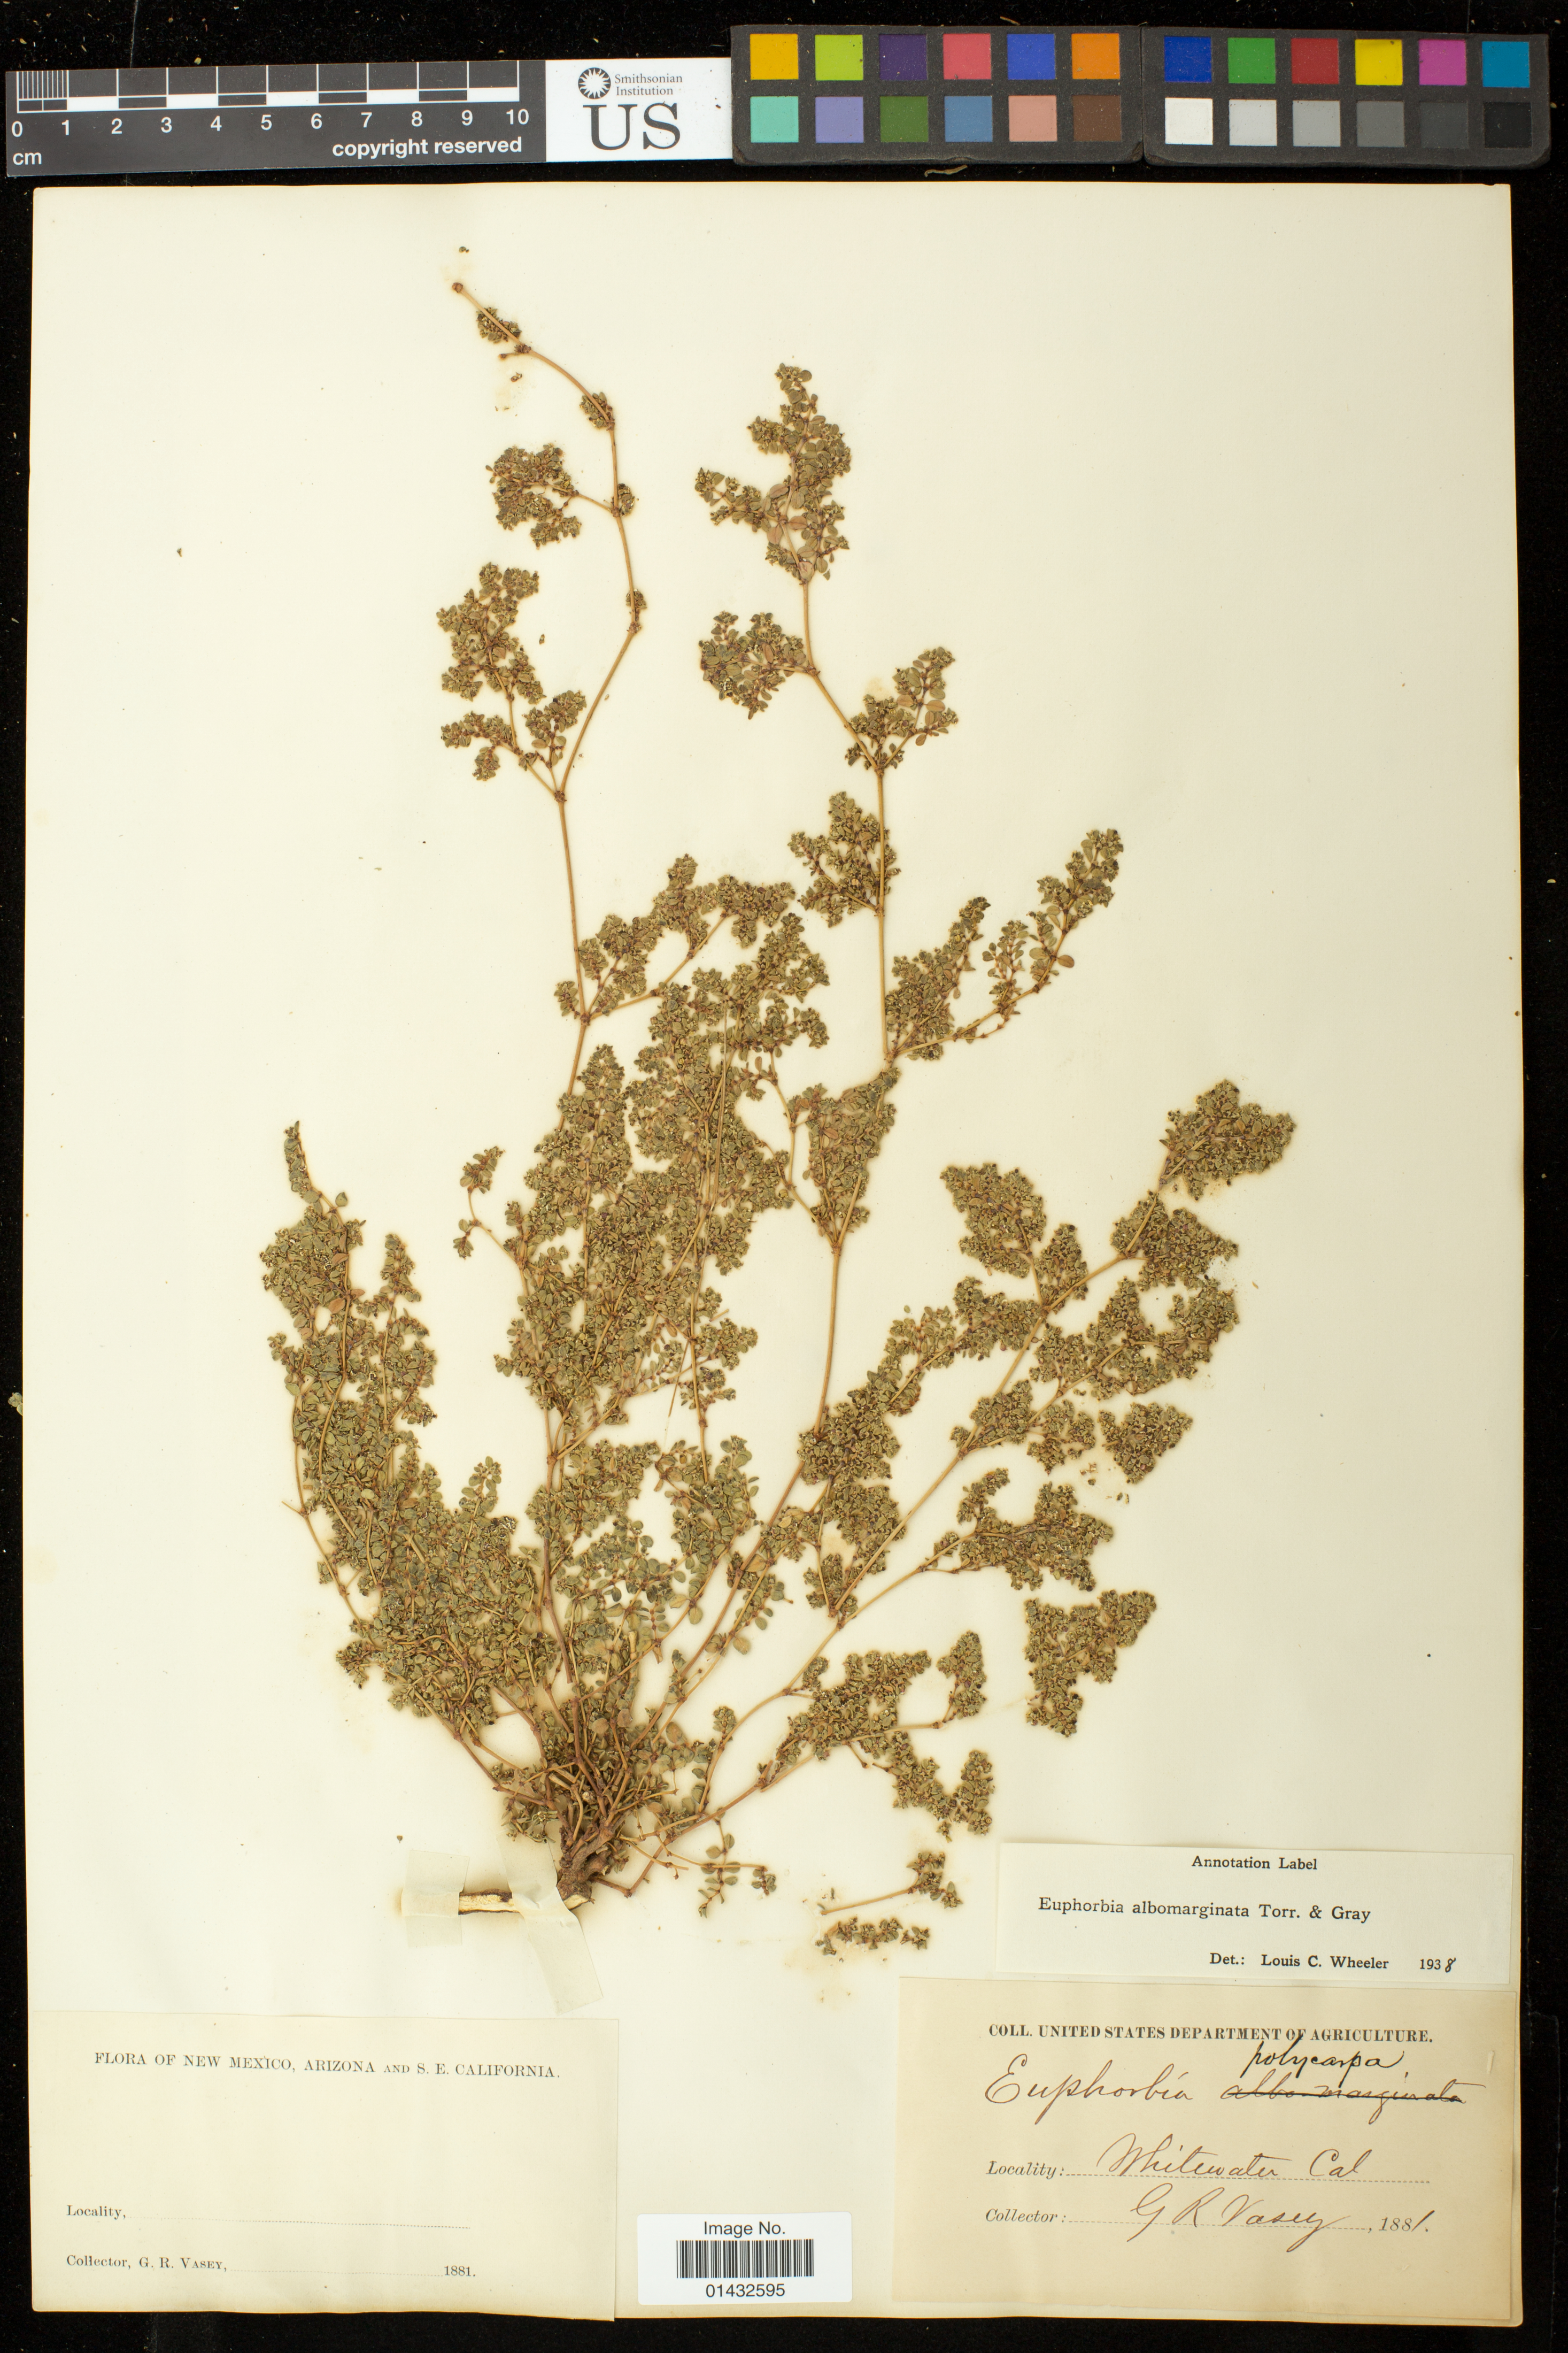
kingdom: Plantae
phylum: Tracheophyta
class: Magnoliopsida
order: Malpighiales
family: Euphorbiaceae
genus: Euphorbia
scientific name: Euphorbia albomarginata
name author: Torr. & A. Gray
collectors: G. R. Vasey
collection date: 1881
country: United States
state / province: California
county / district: Riverside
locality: Whitewater